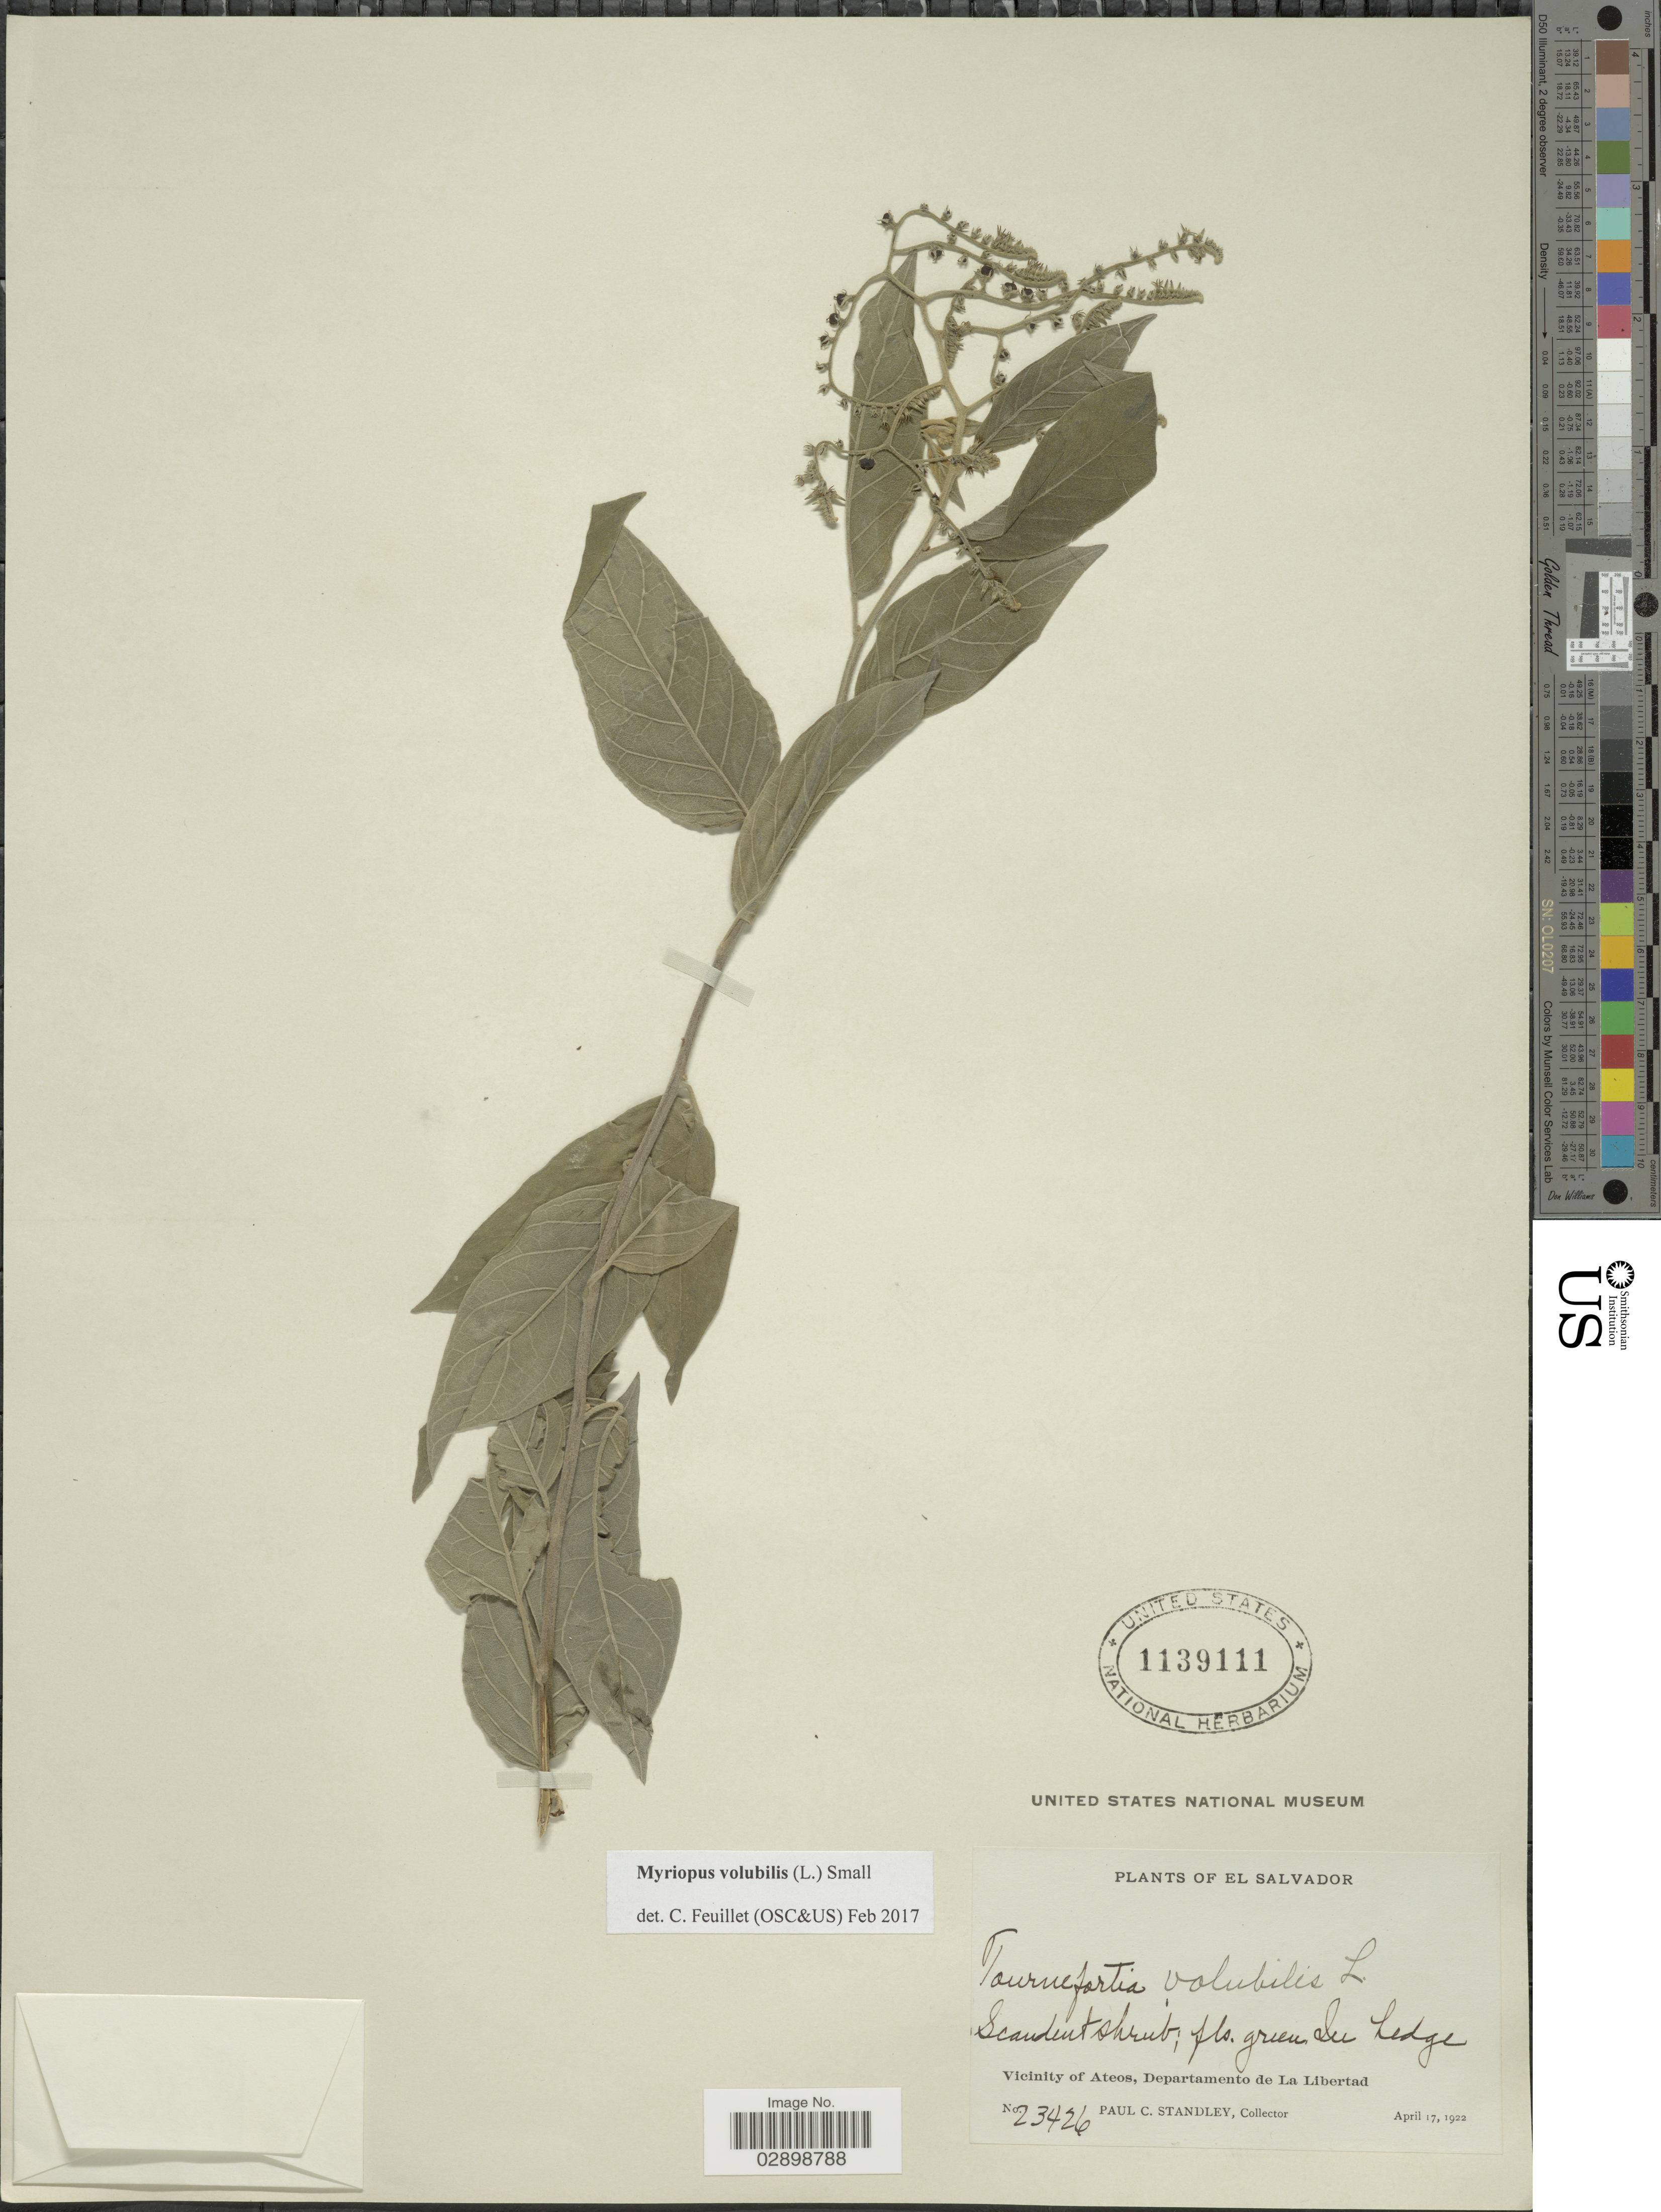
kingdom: Plantae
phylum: Tracheophyta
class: Magnoliopsida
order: Boraginales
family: Heliotropiaceae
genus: Myriopus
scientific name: Myriopus volubilis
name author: (L.) Small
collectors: P. C. Standley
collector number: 23426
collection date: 1922-04-17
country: El Salvador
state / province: La Libertad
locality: Vicinity of Ateos, Departamento de La Libertad.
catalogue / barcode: US 1139111